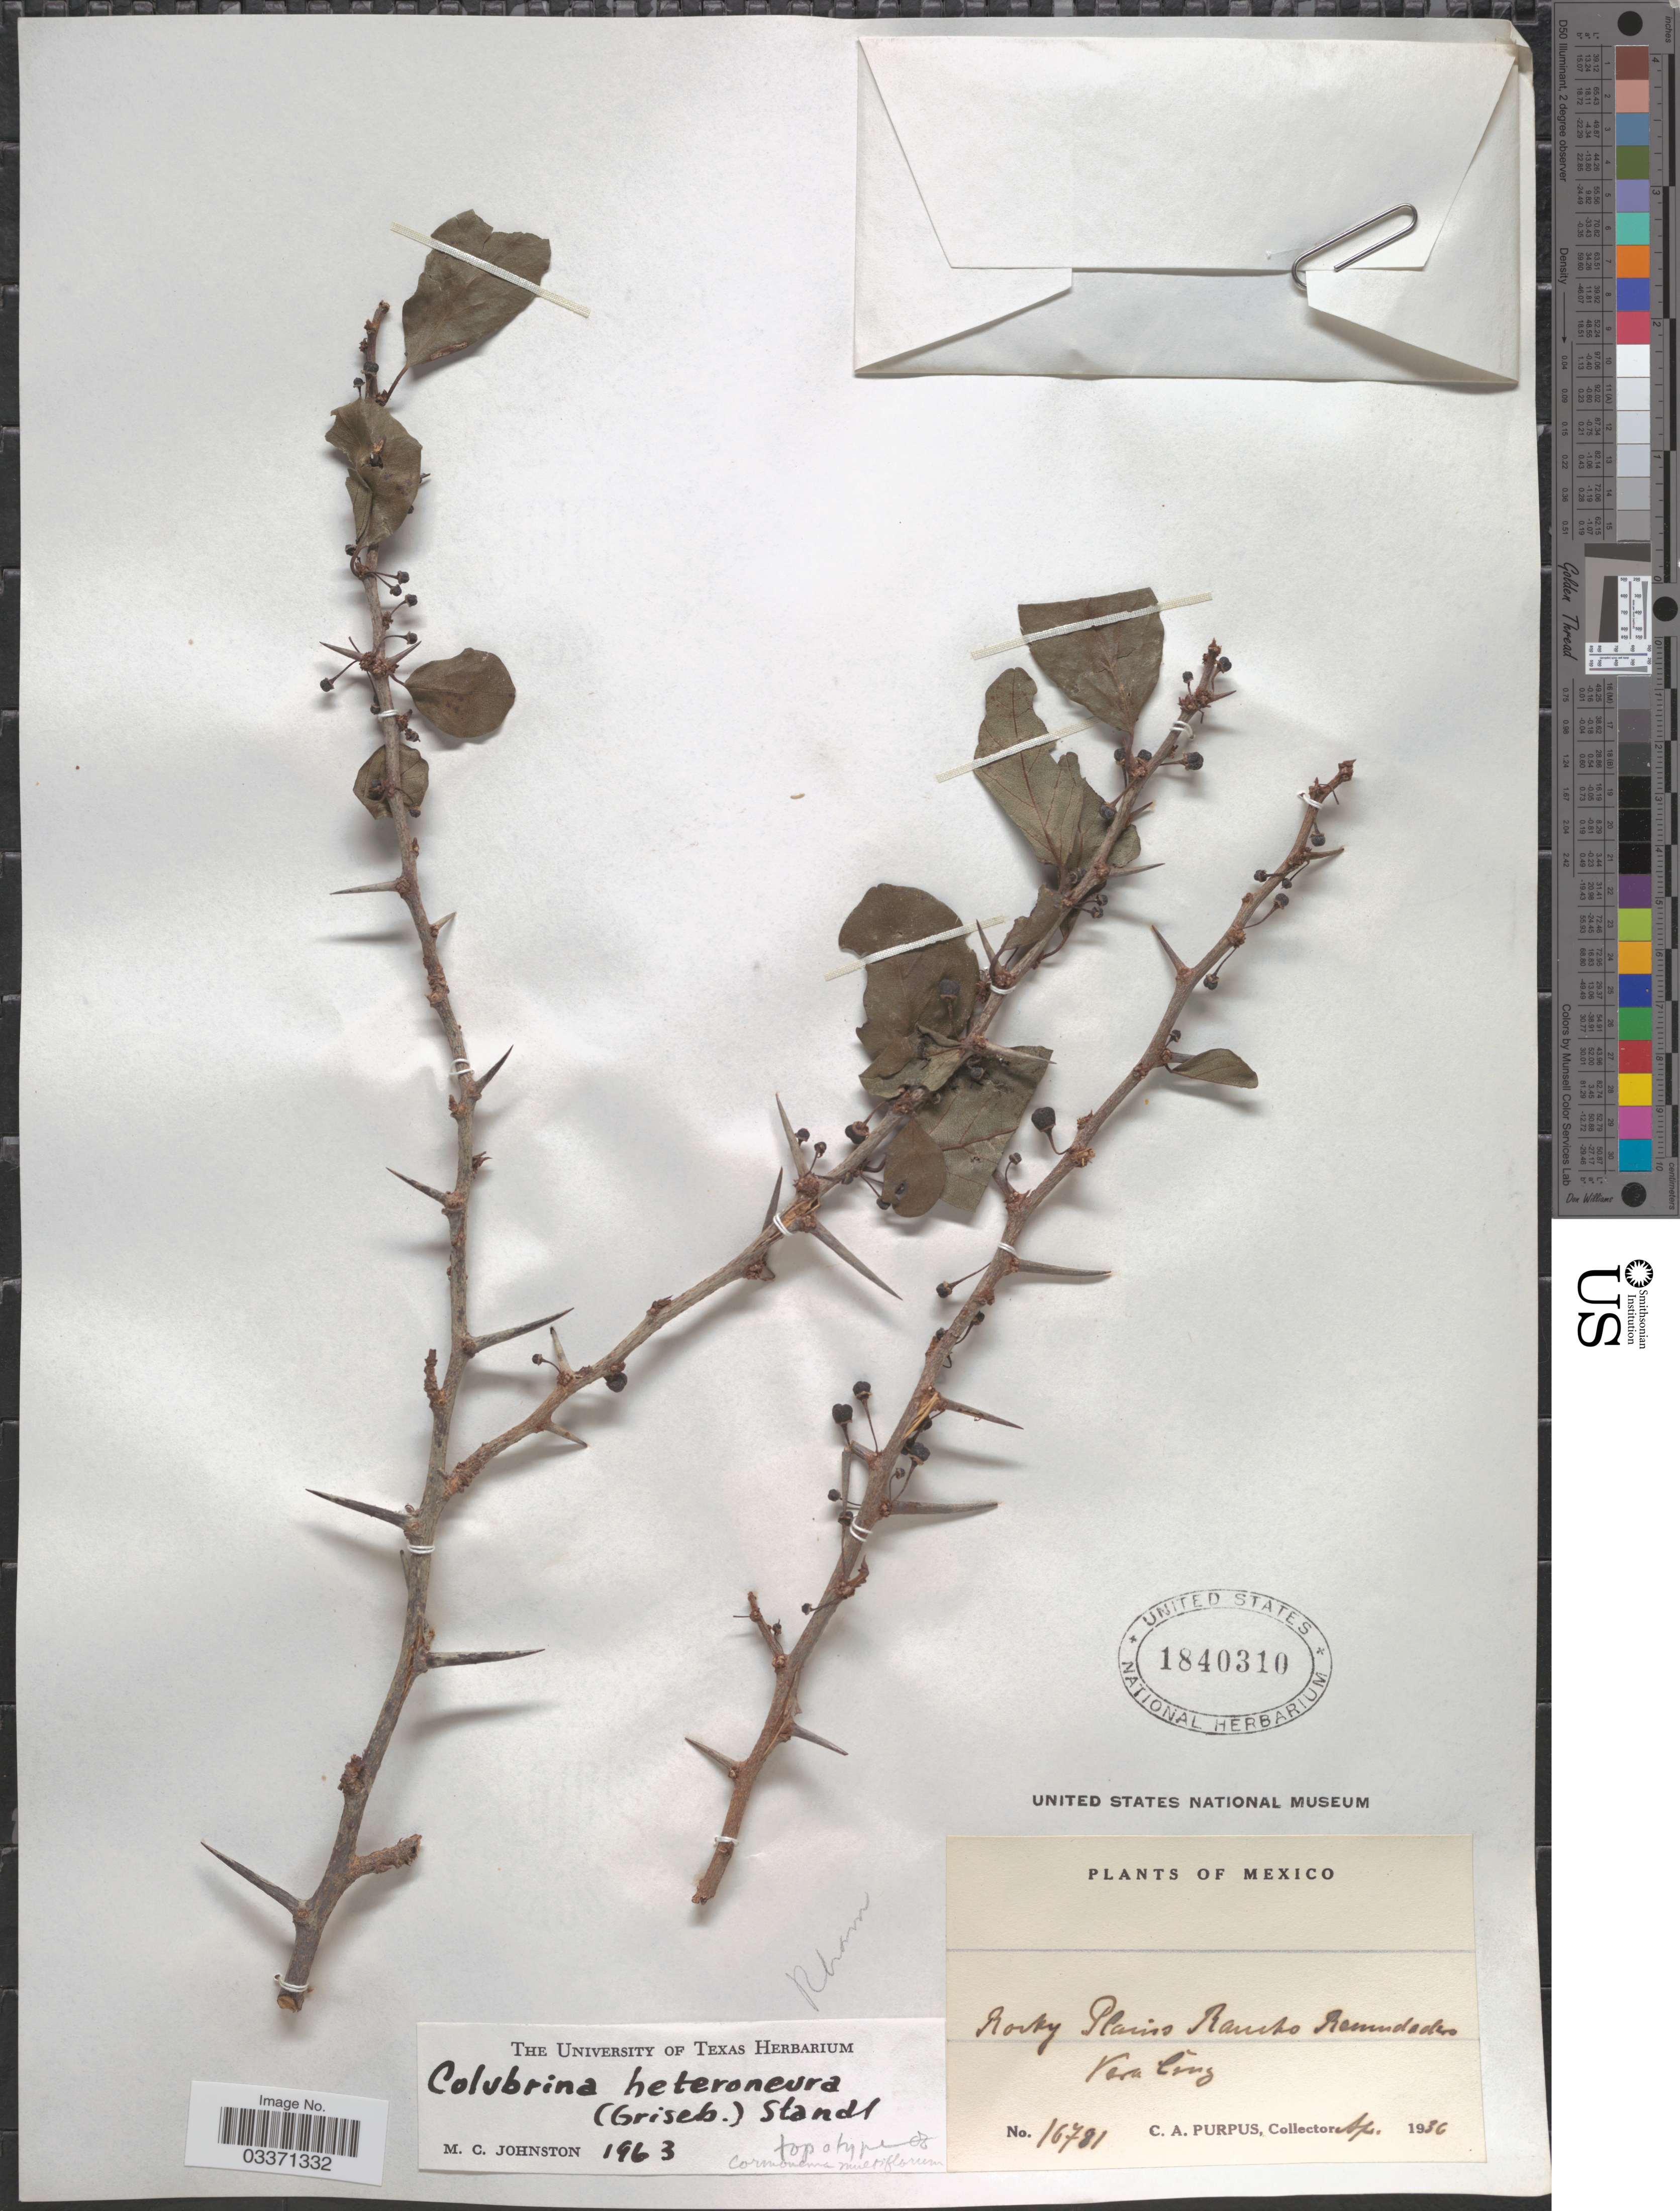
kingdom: Plantae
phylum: Tracheophyta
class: Magnoliopsida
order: Rosales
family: Rhamnaceae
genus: Colubrina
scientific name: Colubrina heteroneura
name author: (Griseb.) Standl.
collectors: C. A. Purpus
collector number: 16781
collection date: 1936-04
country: Mexico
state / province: Veracruz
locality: Rocky Plains Rancho Remudadero. Vera Cruz.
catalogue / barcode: US 1840310